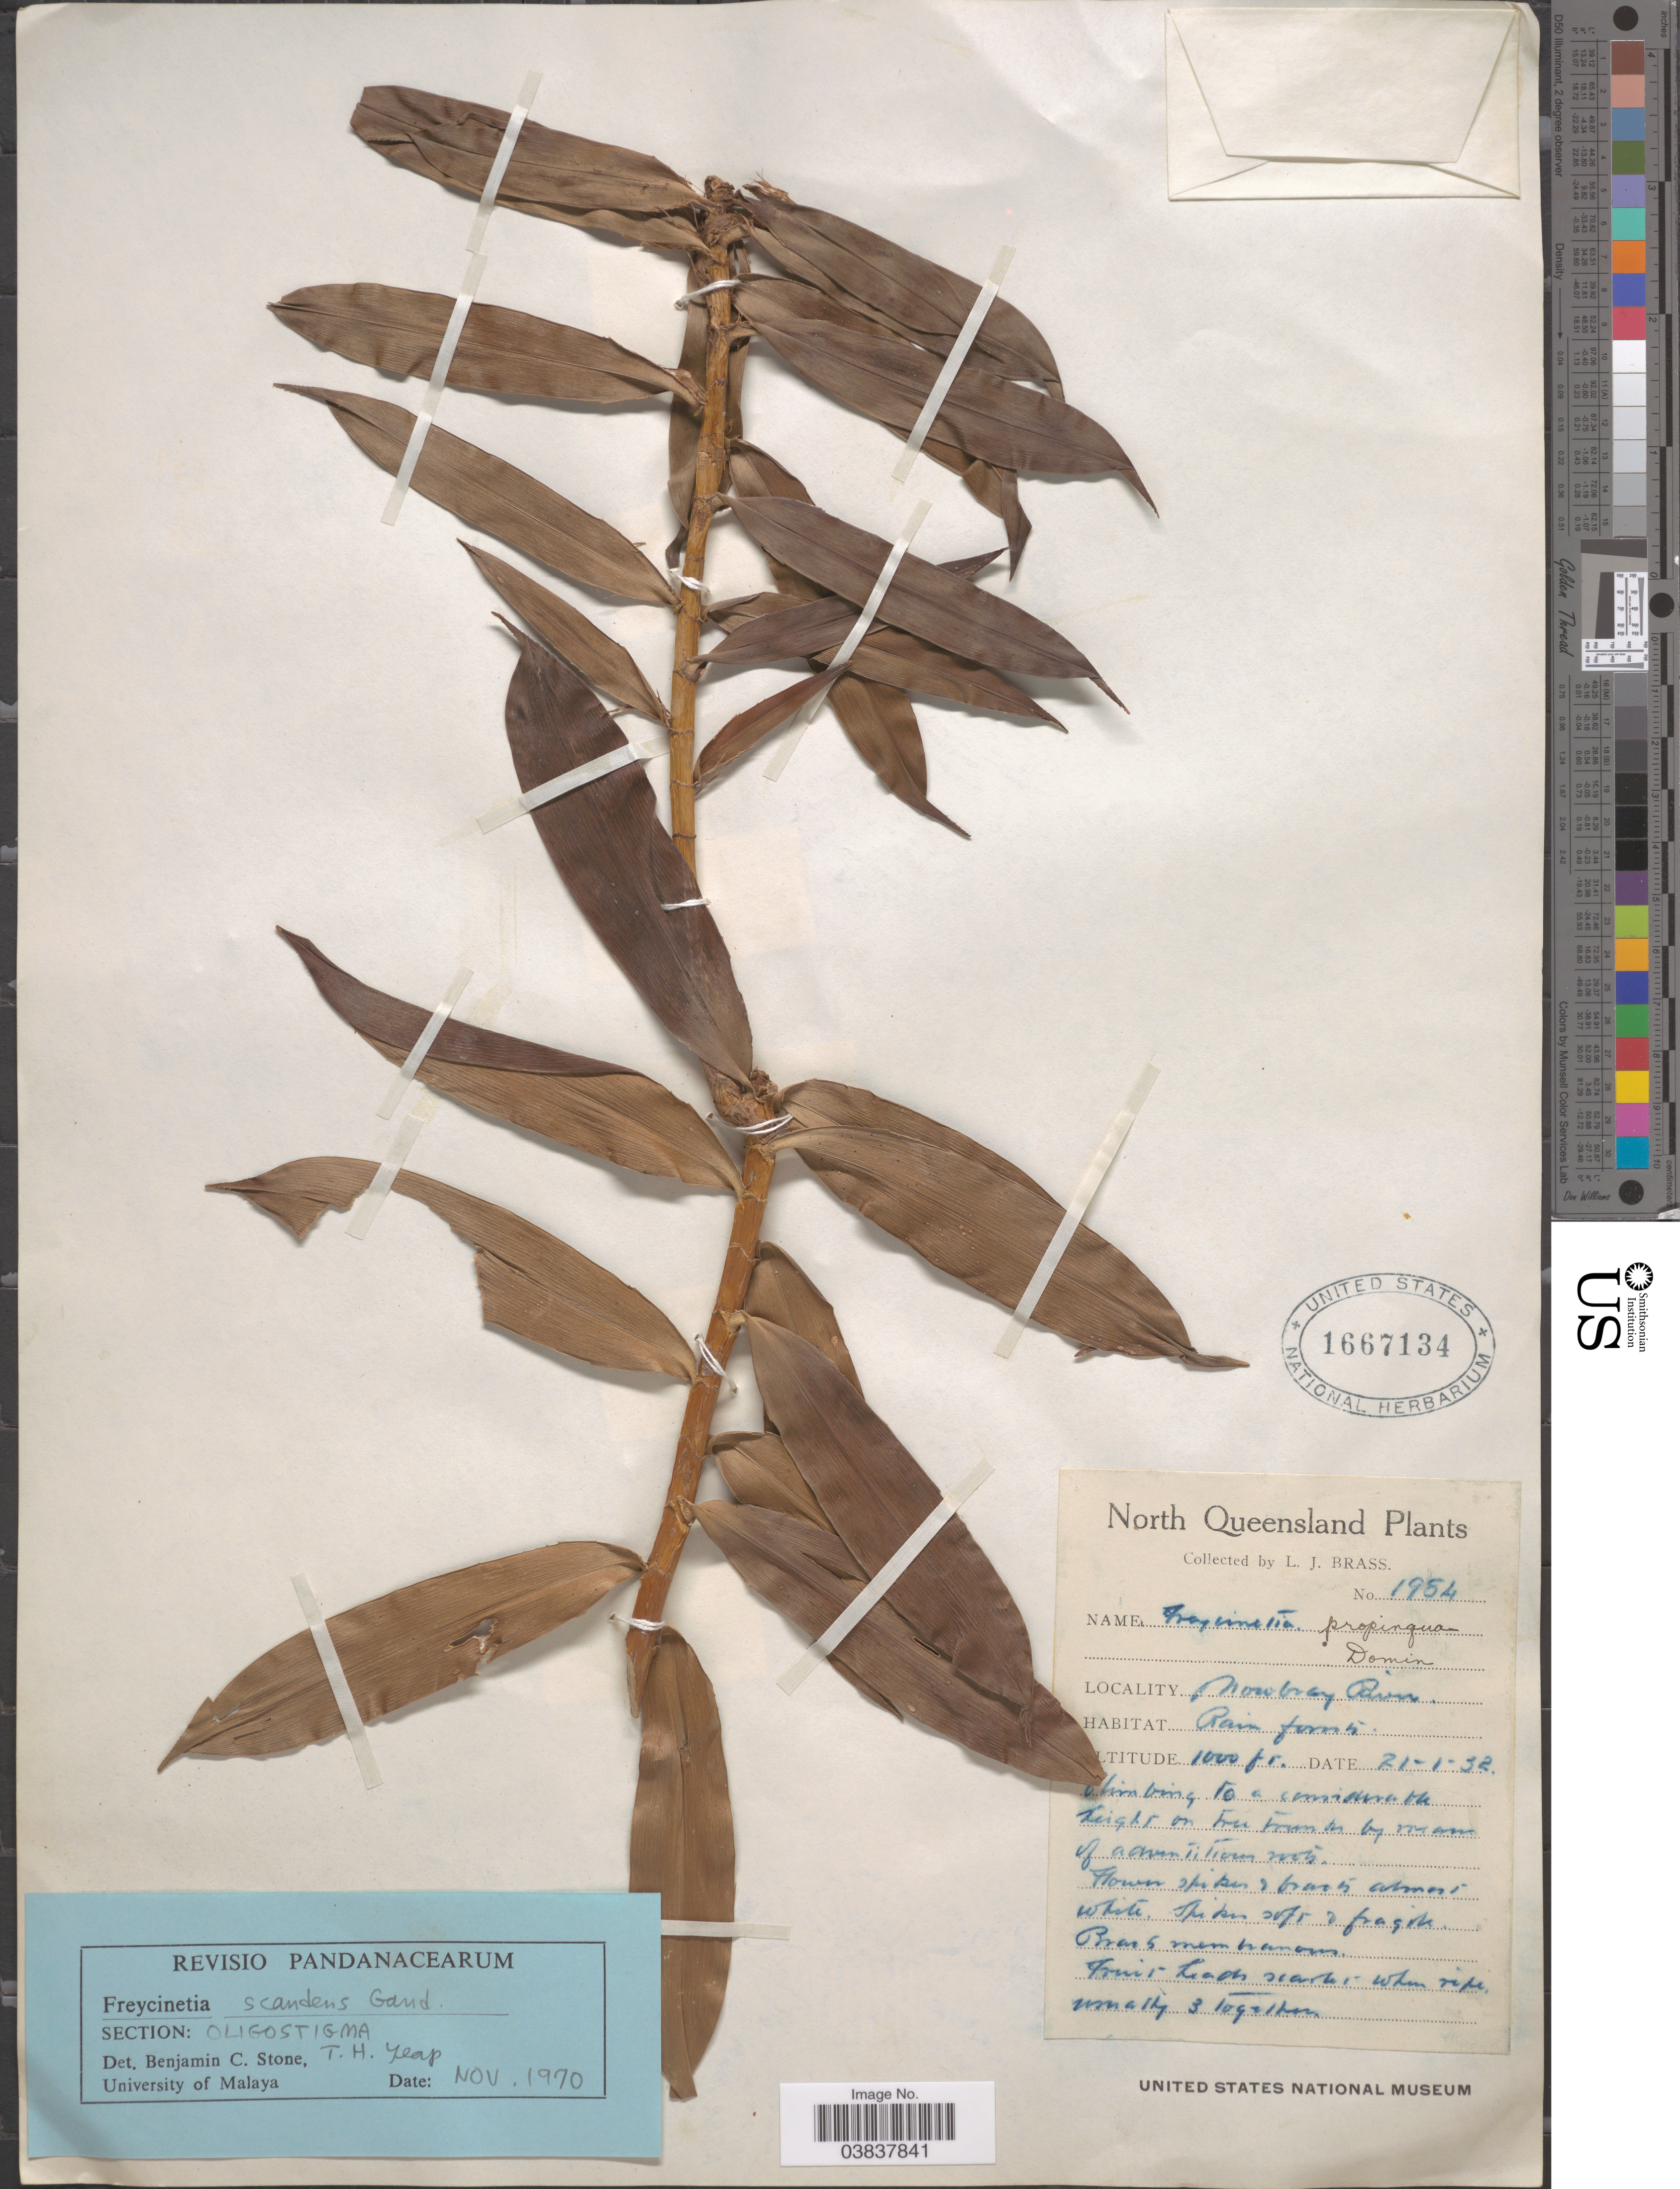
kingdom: Plantae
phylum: Tracheophyta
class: Liliopsida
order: Pandanales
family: Pandanaceae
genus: Freycinetia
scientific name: Freycinetia scandens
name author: Gaudich.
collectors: L. J. Brass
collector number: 1954*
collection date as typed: Transcribed d/m/y: 21/1/32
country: Australia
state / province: Queensland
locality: North Queensland. Mowbray River.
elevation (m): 305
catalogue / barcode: US 1667134